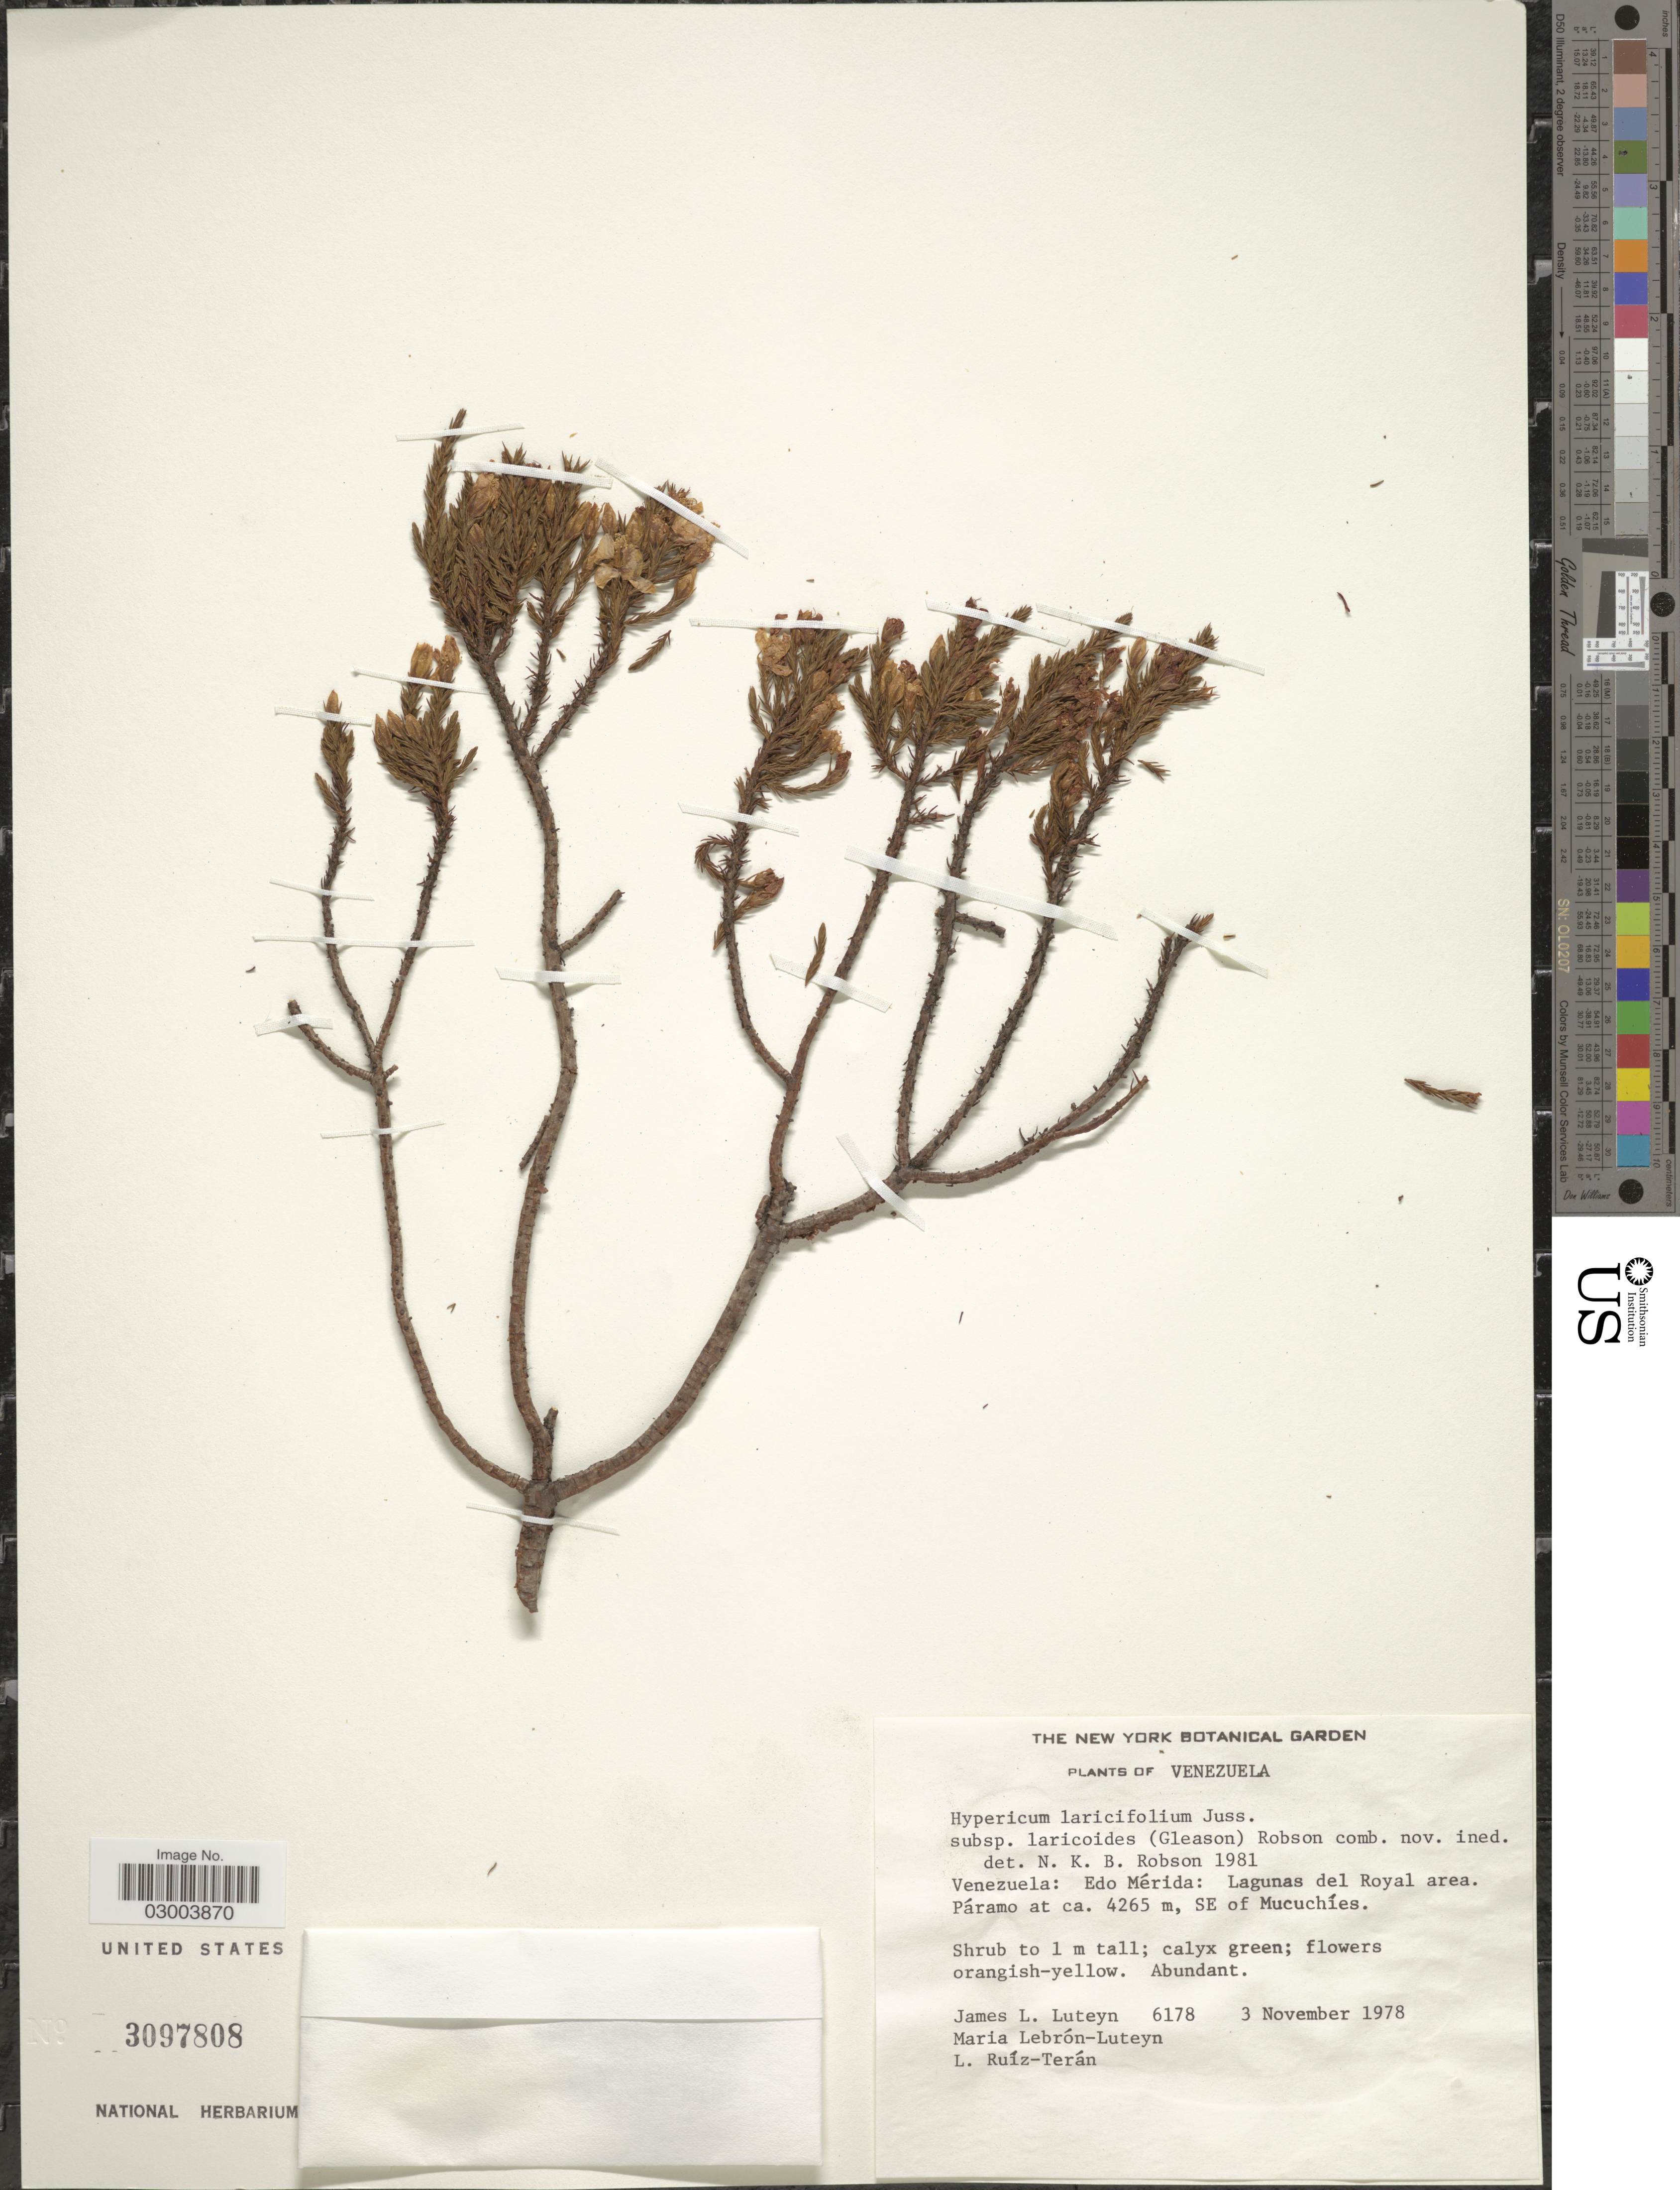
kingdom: Plantae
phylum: Tracheophyta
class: Magnoliopsida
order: Malpighiales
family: Hypericaceae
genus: Hypericum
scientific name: Hypericum laricifolium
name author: Juss.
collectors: J. Luteyn, M. L. Lebrón-Luteyn & L. E. Ruíz-Terán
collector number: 6178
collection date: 1978-11-03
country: Venezuela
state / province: Mérida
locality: Lagunas del Royal area, SE of Mucuchíes.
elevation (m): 4265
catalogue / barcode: US 3097808